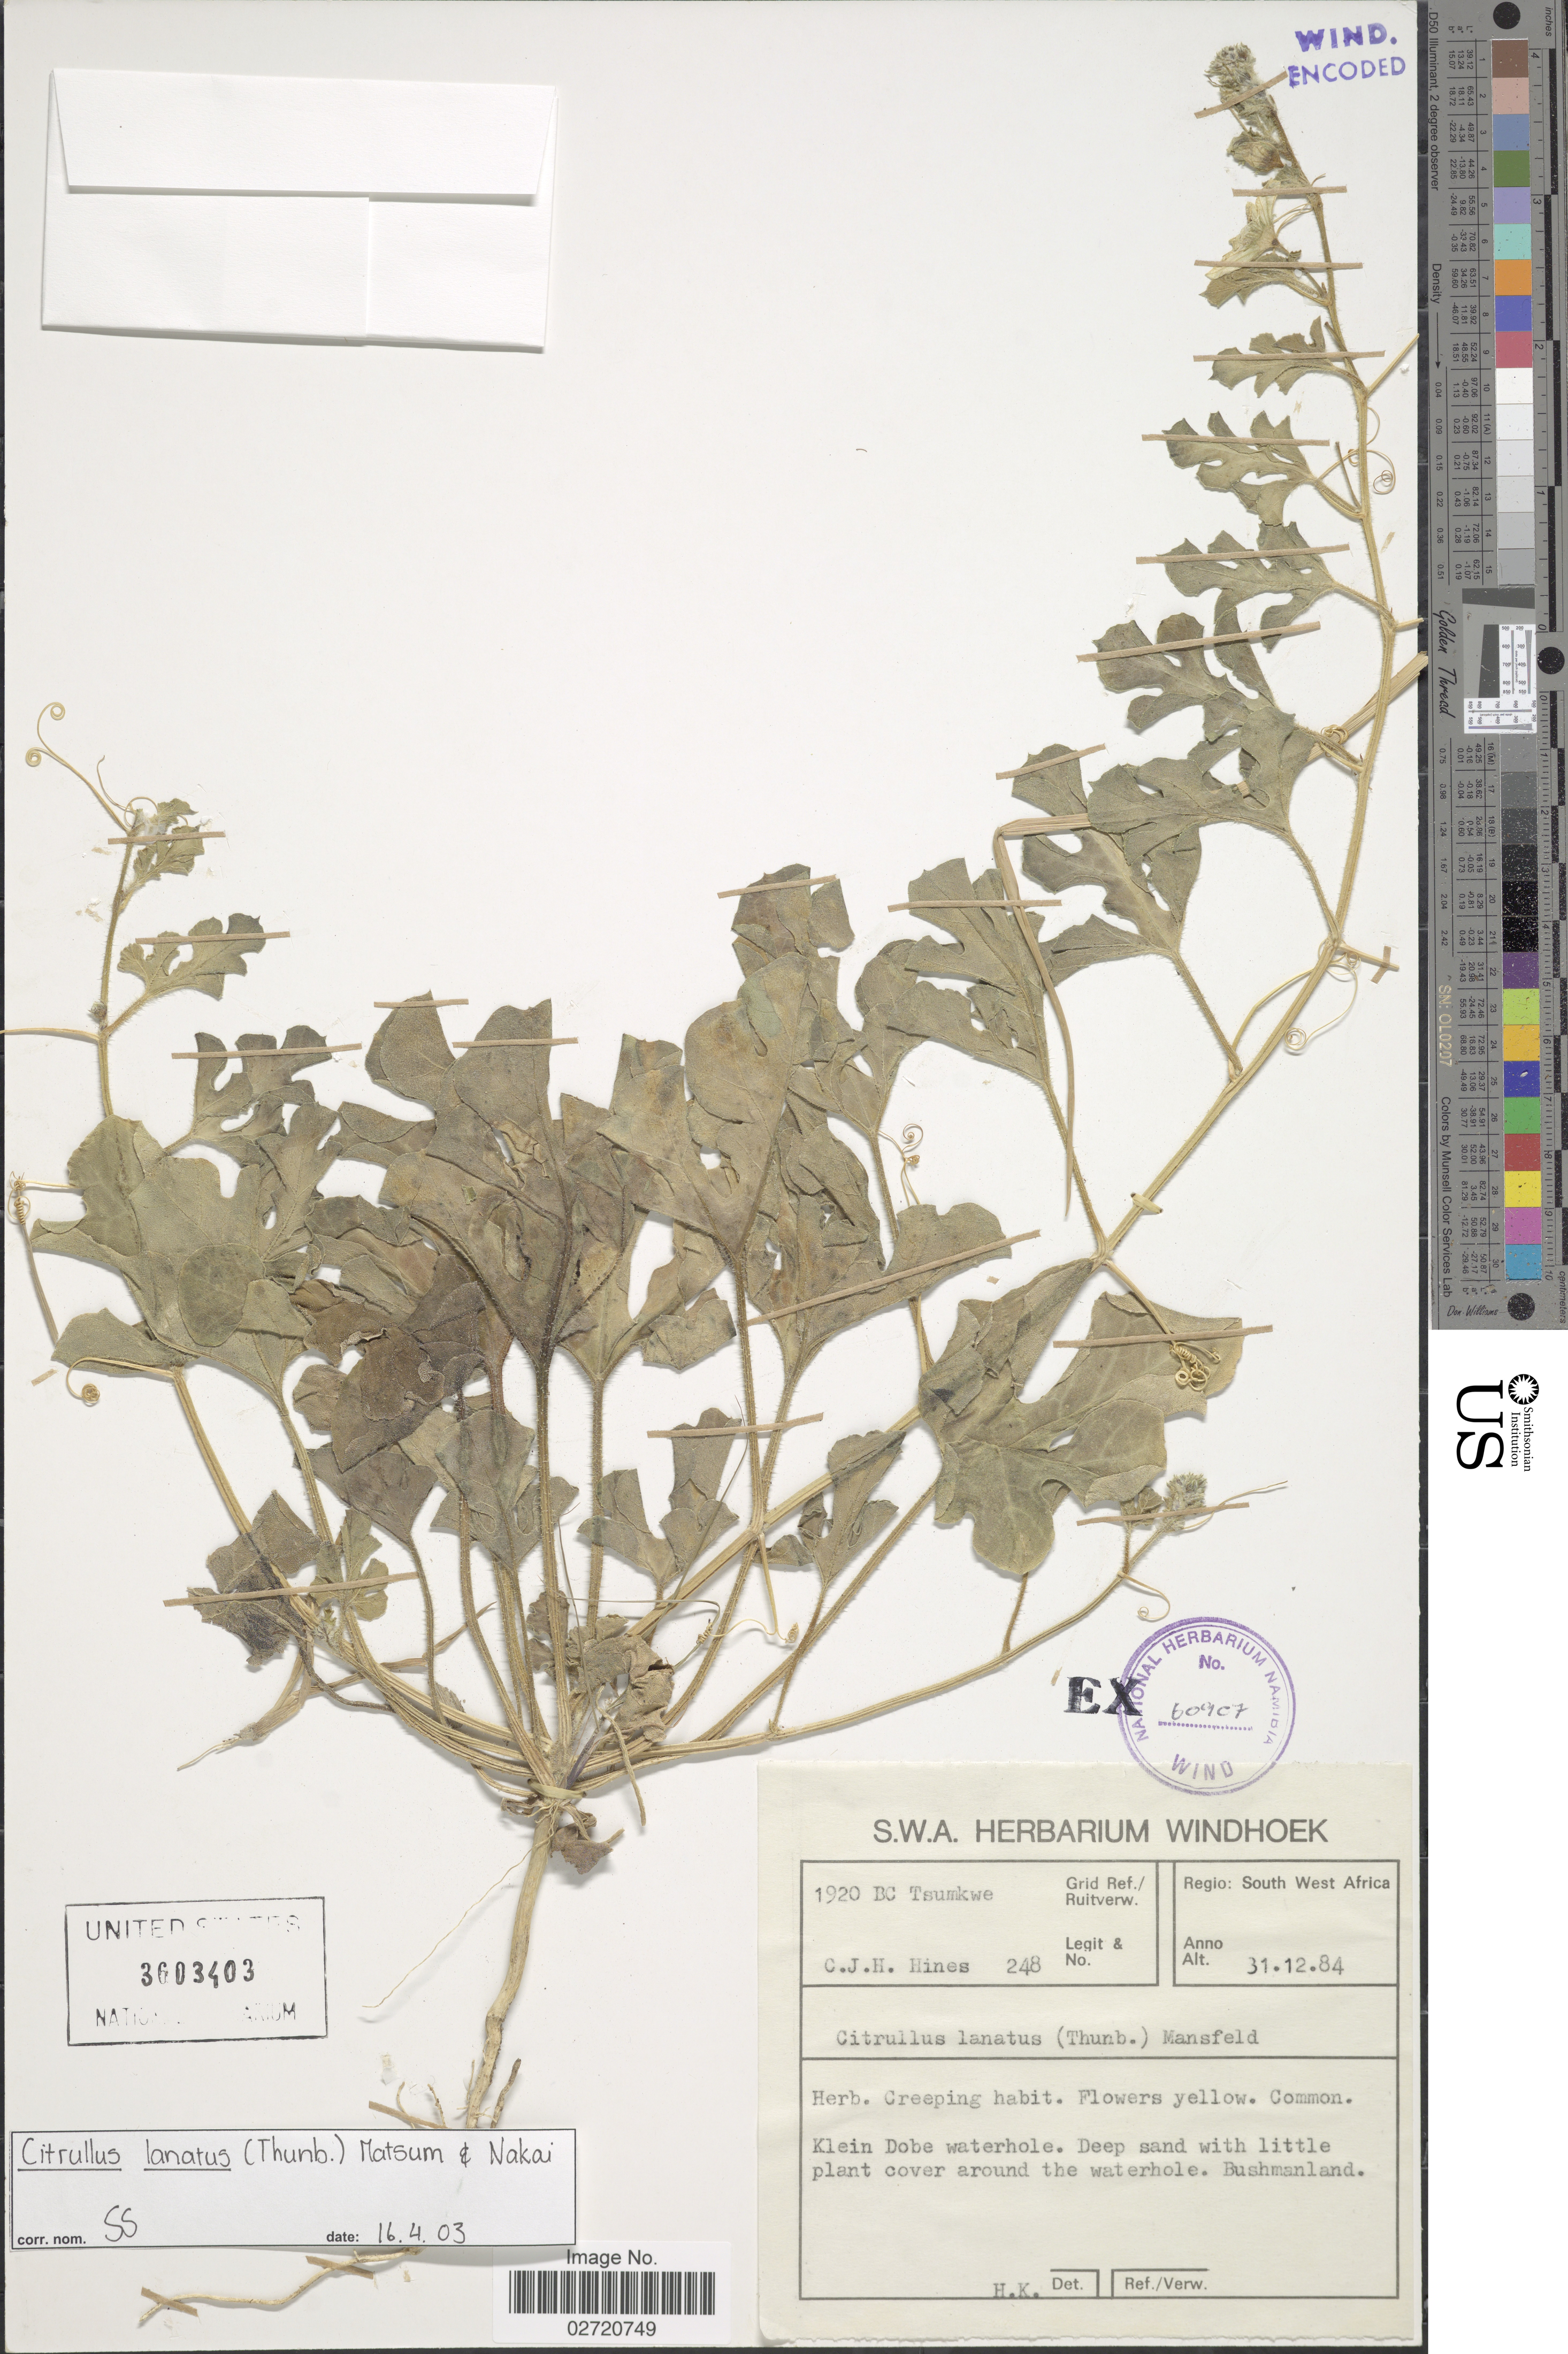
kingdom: Plantae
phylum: Tracheophyta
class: Magnoliopsida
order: Cucurbitales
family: Cucurbitaceae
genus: Citrullus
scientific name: Citrullus lanatus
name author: (Thunb.) Matsum. & Nakai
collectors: C. Hines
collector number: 248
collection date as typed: Transcribed d/m/y: 31/12/84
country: Namibia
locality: South West Africa. Klein Dobe waterhole. Deep sand with little plant cover around the waterhole. Bushmanland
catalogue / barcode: US 3603403